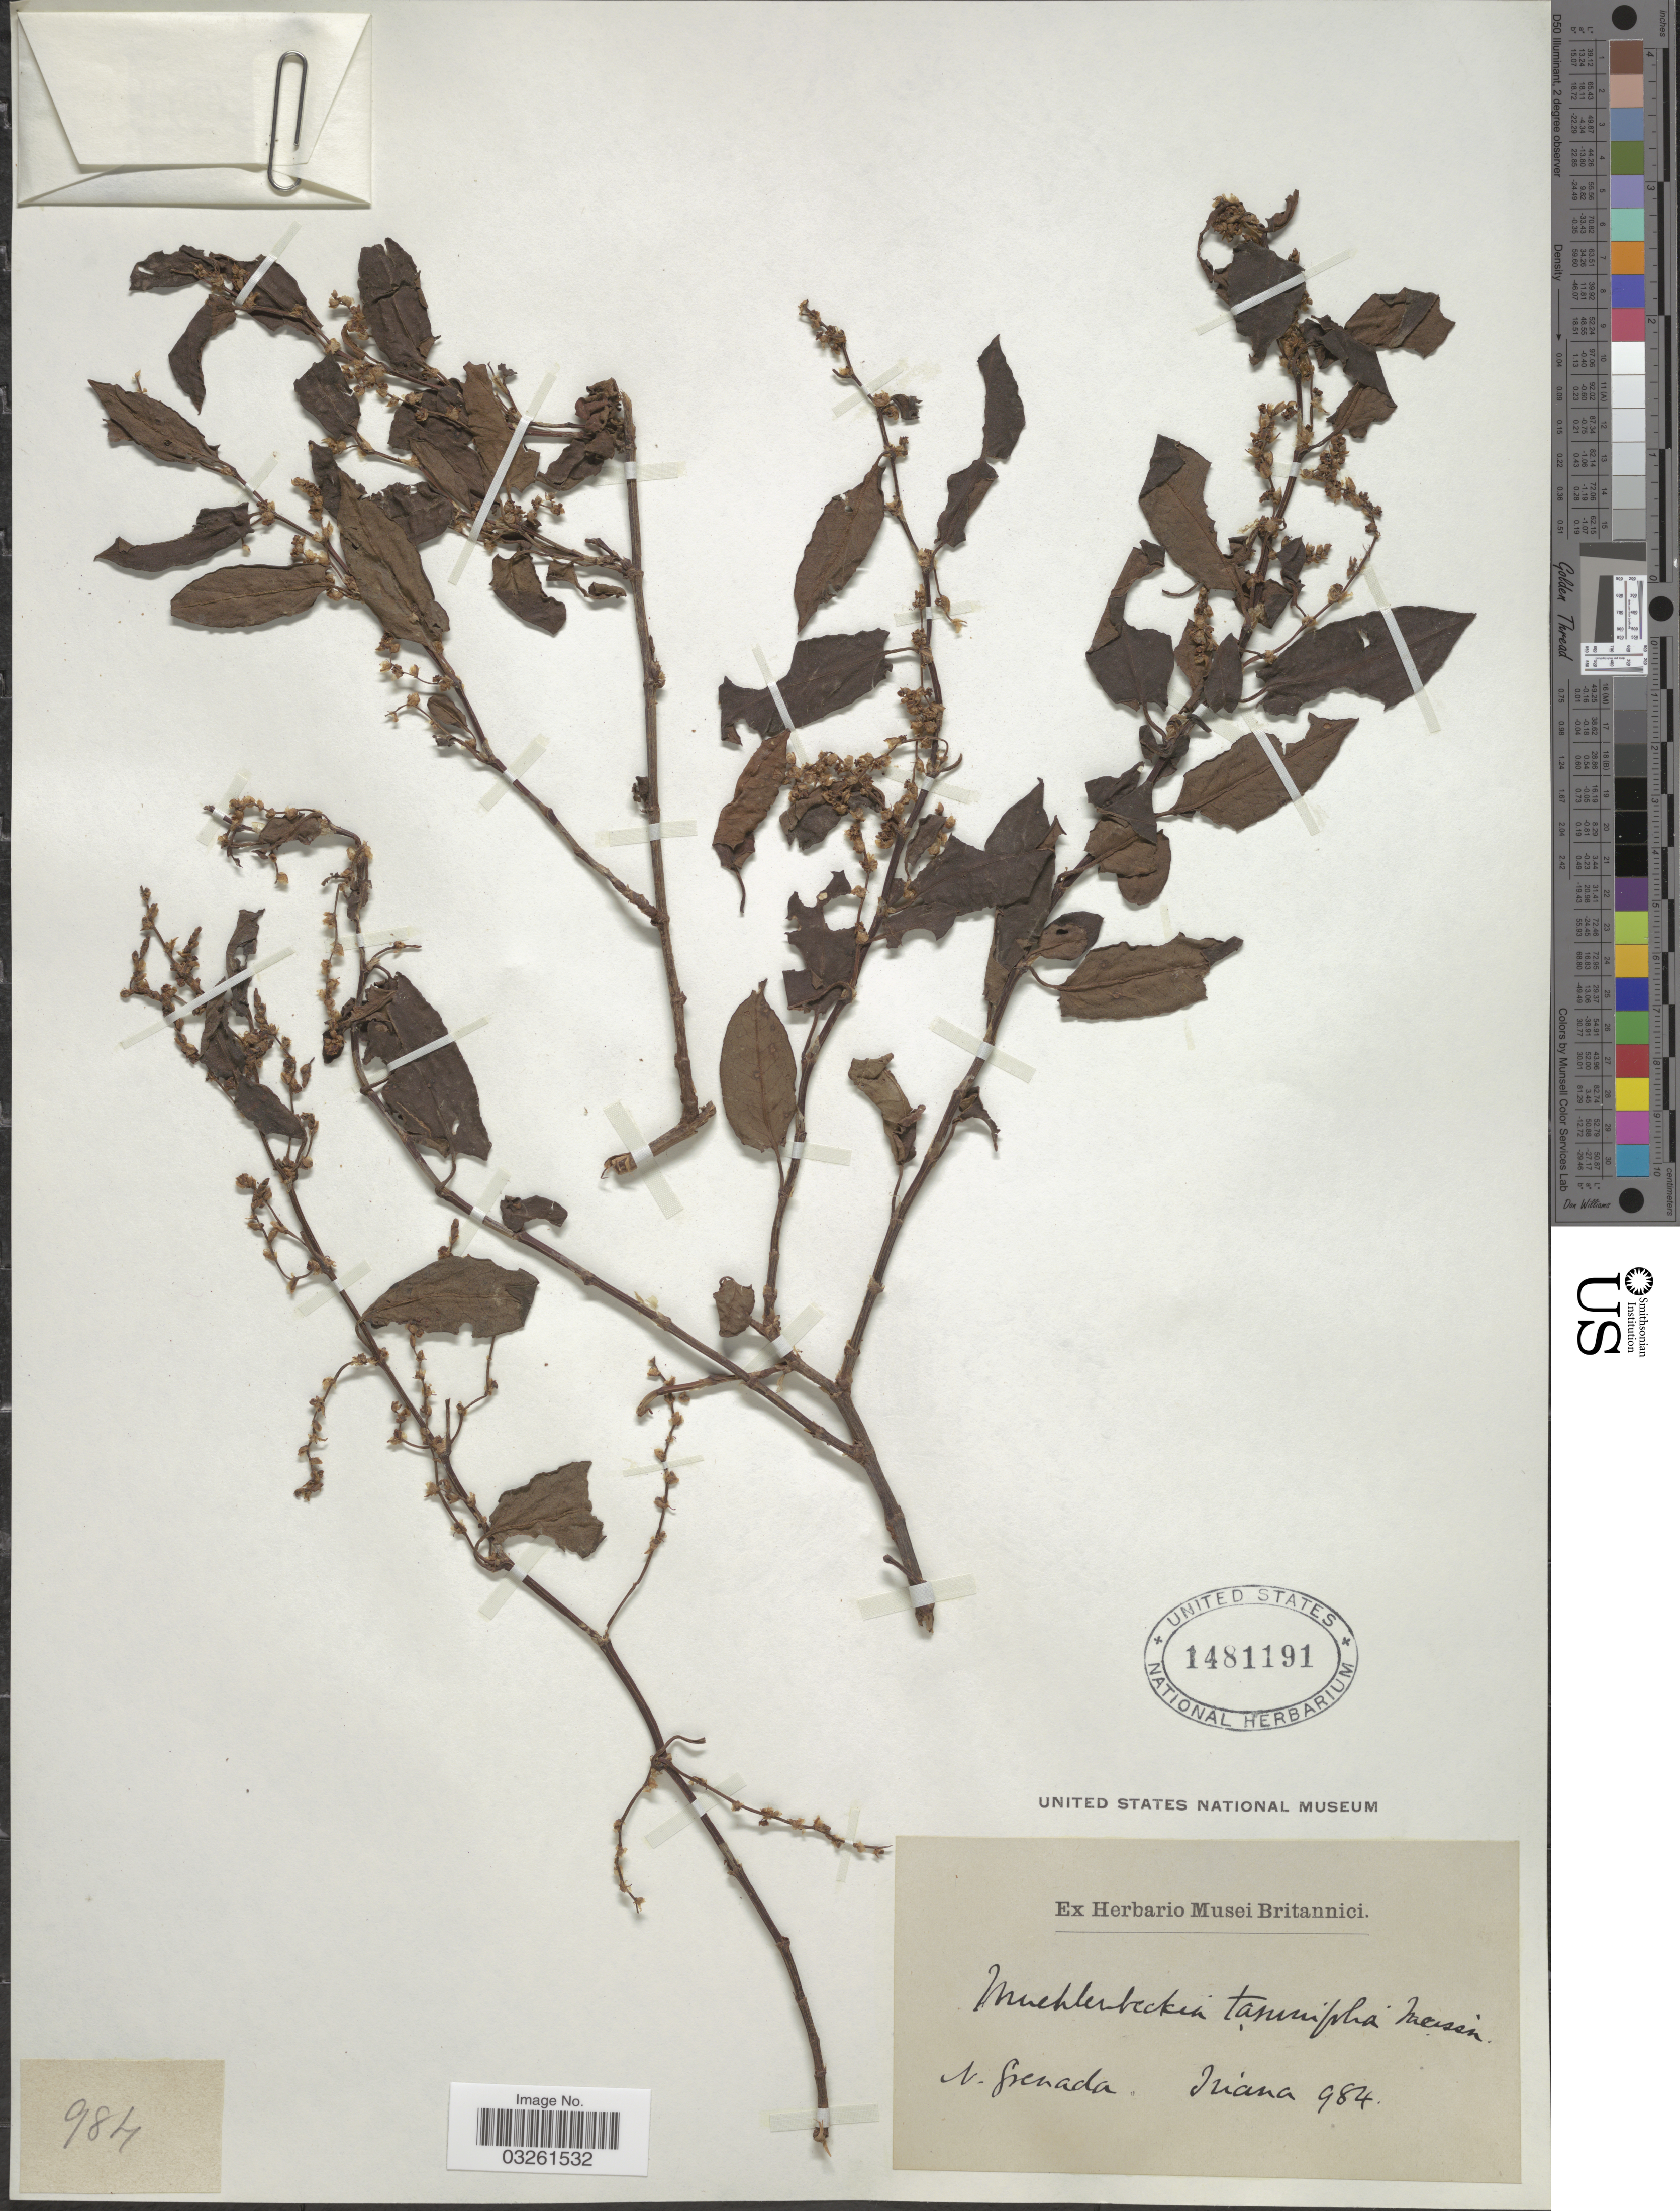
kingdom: Plantae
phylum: Tracheophyta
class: Magnoliopsida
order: Caryophyllales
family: Polygonaceae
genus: Muehlenbeckia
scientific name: Muehlenbeckia tamnifolia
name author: (Kunth) Meisn.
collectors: Triana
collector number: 984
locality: N. Grenada.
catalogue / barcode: US 1481191